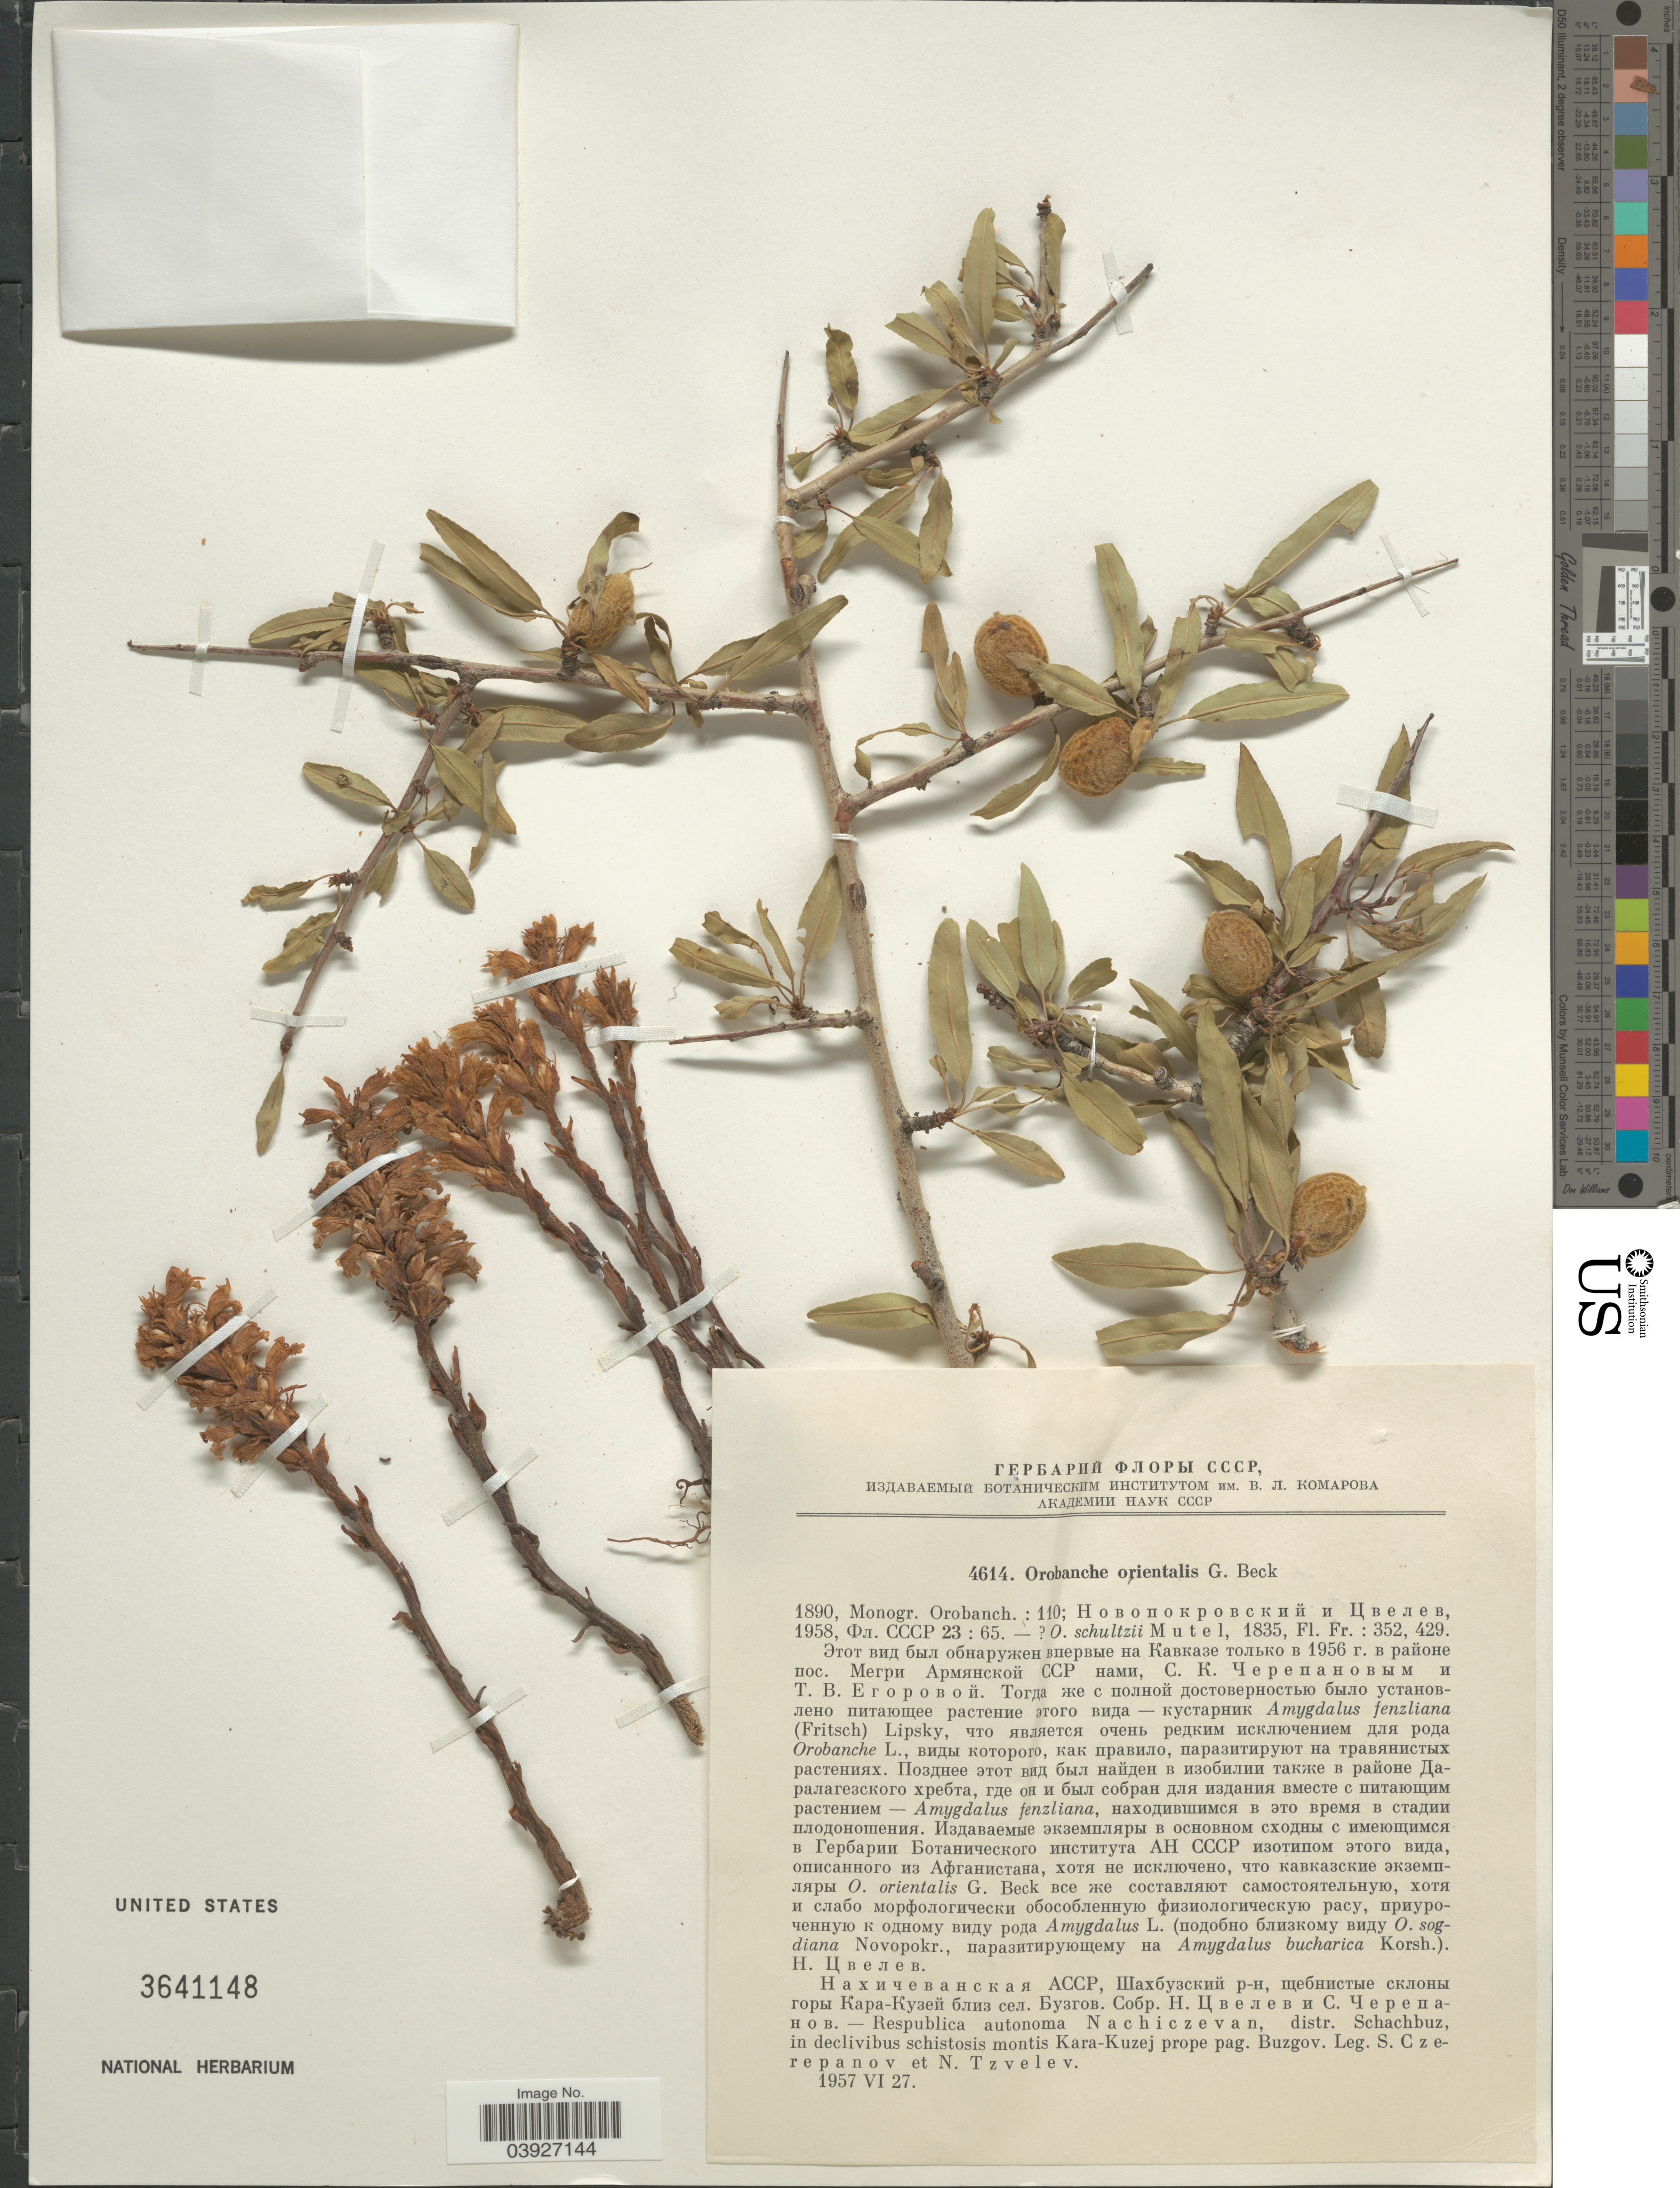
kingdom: Plantae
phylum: Tracheophyta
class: Magnoliopsida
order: Lamiales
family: Orobanchaceae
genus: Orobanche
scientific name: Orobanche orientalis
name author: Beck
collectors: S. Czerepanov & N. N. Tzvelev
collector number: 4614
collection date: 1957-06-27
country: Azerbaijan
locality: Respublica autonoma Nachiczevan, distr. Schachbuz, in declivibus schistosis montis Kara-Kuzej prope pag. Buzgov.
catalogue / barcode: US 3641148